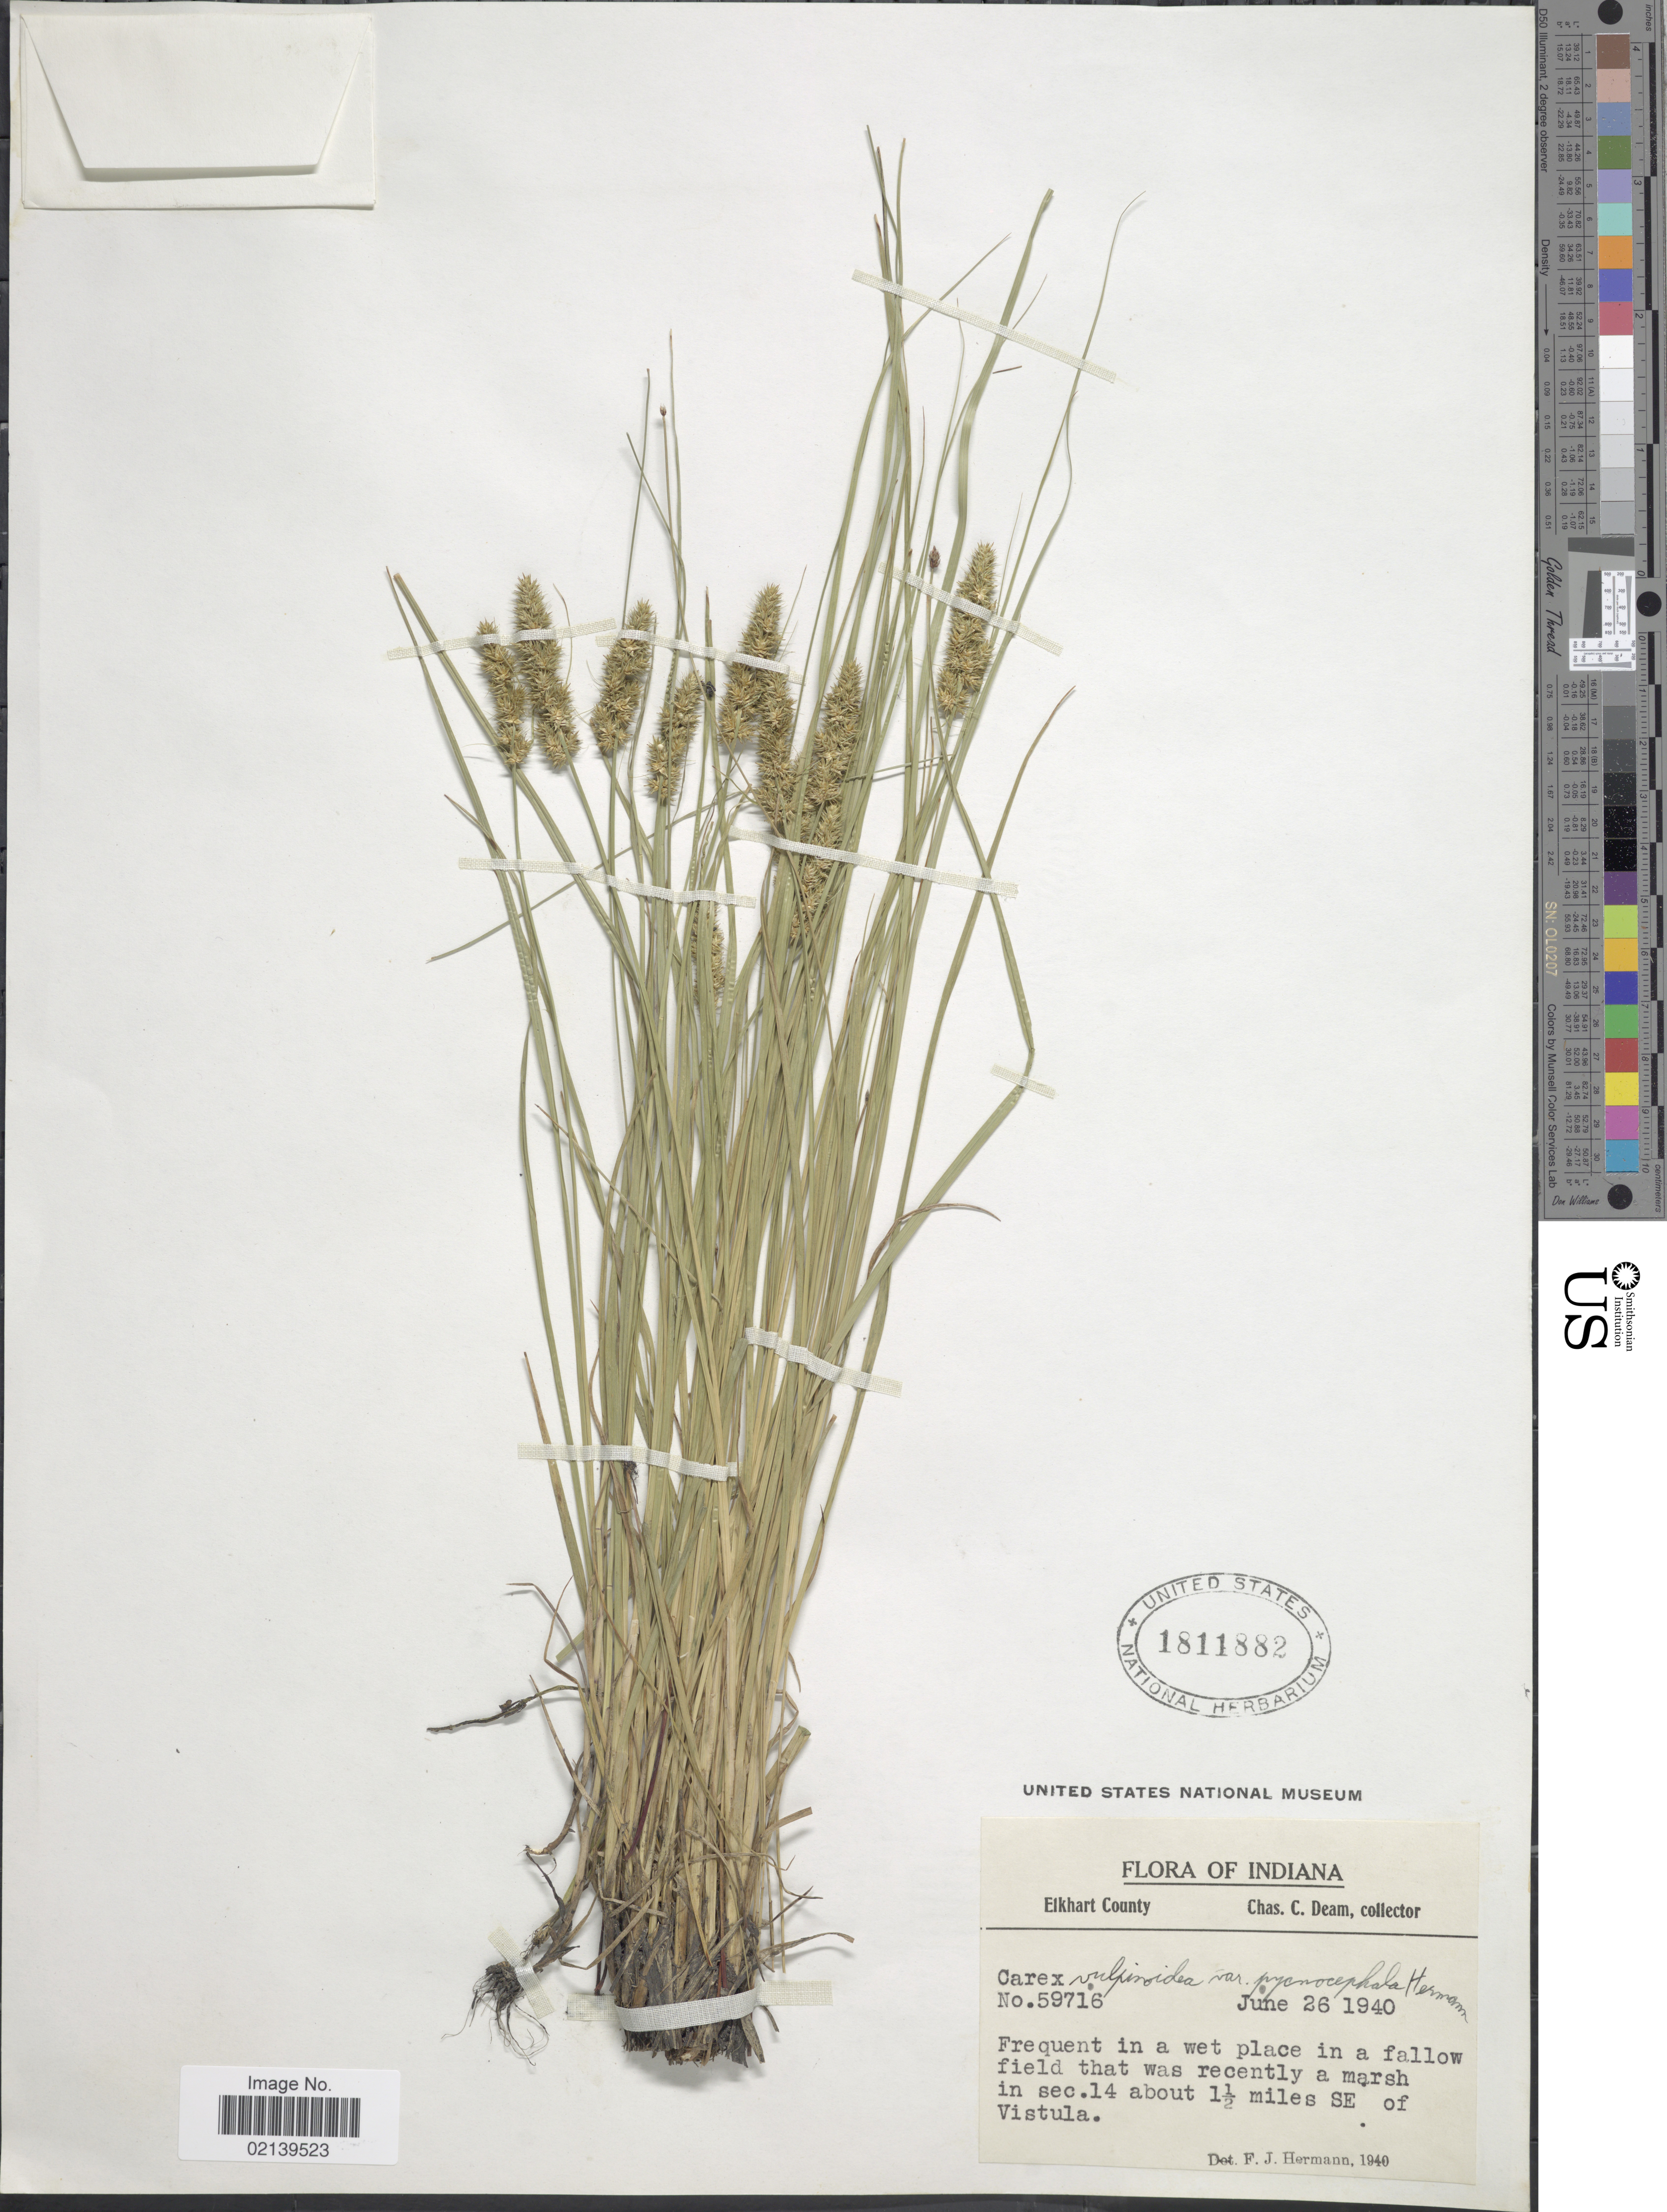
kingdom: Plantae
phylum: Tracheophyta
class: Liliopsida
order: Poales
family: Cyperaceae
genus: Carex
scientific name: Carex vulpinoidea Michx.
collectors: C. C. Deam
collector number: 59716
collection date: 1940-06-26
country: United States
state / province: Indiana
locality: Elkhart County, Frequent in a wet place in a fallow field that was recently a marsh in sec. 14 about 1½ miles SE of Vistula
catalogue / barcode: US 1811882